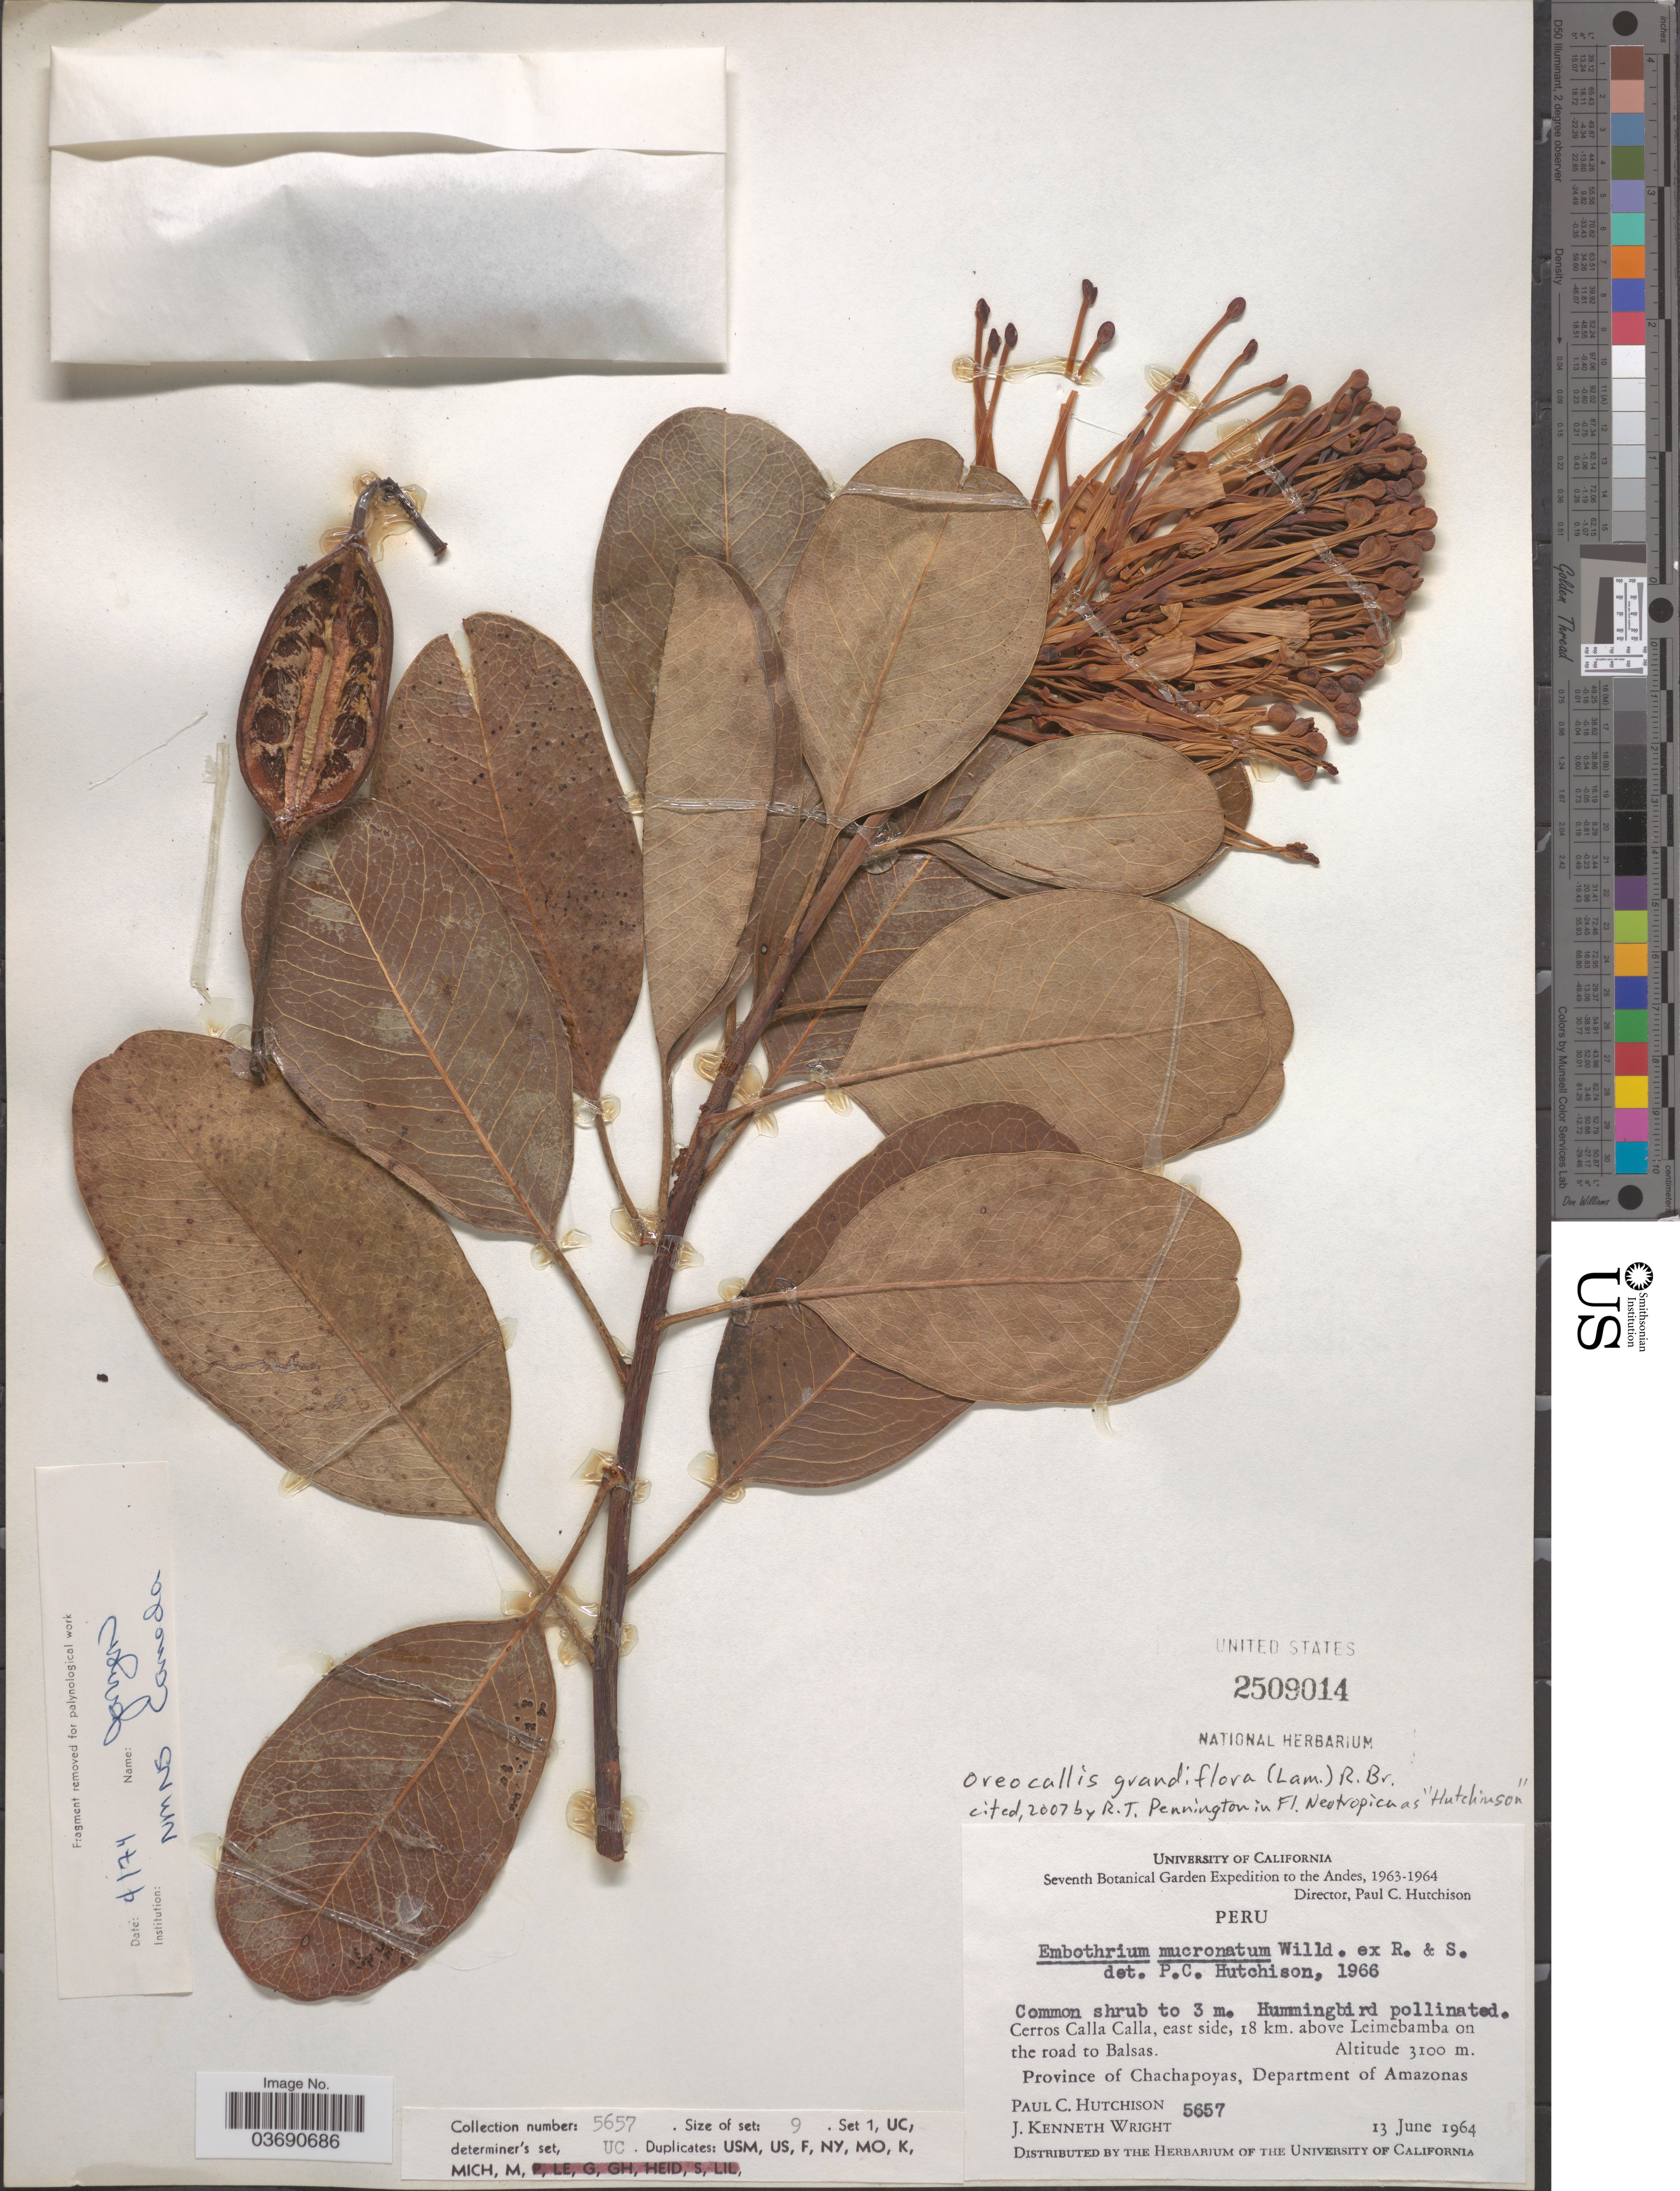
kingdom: Plantae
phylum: Tracheophyta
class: Magnoliopsida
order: Proteales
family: Proteaceae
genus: Oreocallis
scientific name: Oreocallis grandiflora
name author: (Lam.) R. Br.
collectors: P. C. Hutchison & J. K. Wright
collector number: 5657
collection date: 1964-06-13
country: Peru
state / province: Amazonas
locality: The Andes. Cerros Calla Calla, east side, 18 km. above Leimebamba on the road to Balsas. Province of Chachapoyas, Department of Amazonas.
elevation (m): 3100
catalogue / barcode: US 2509014